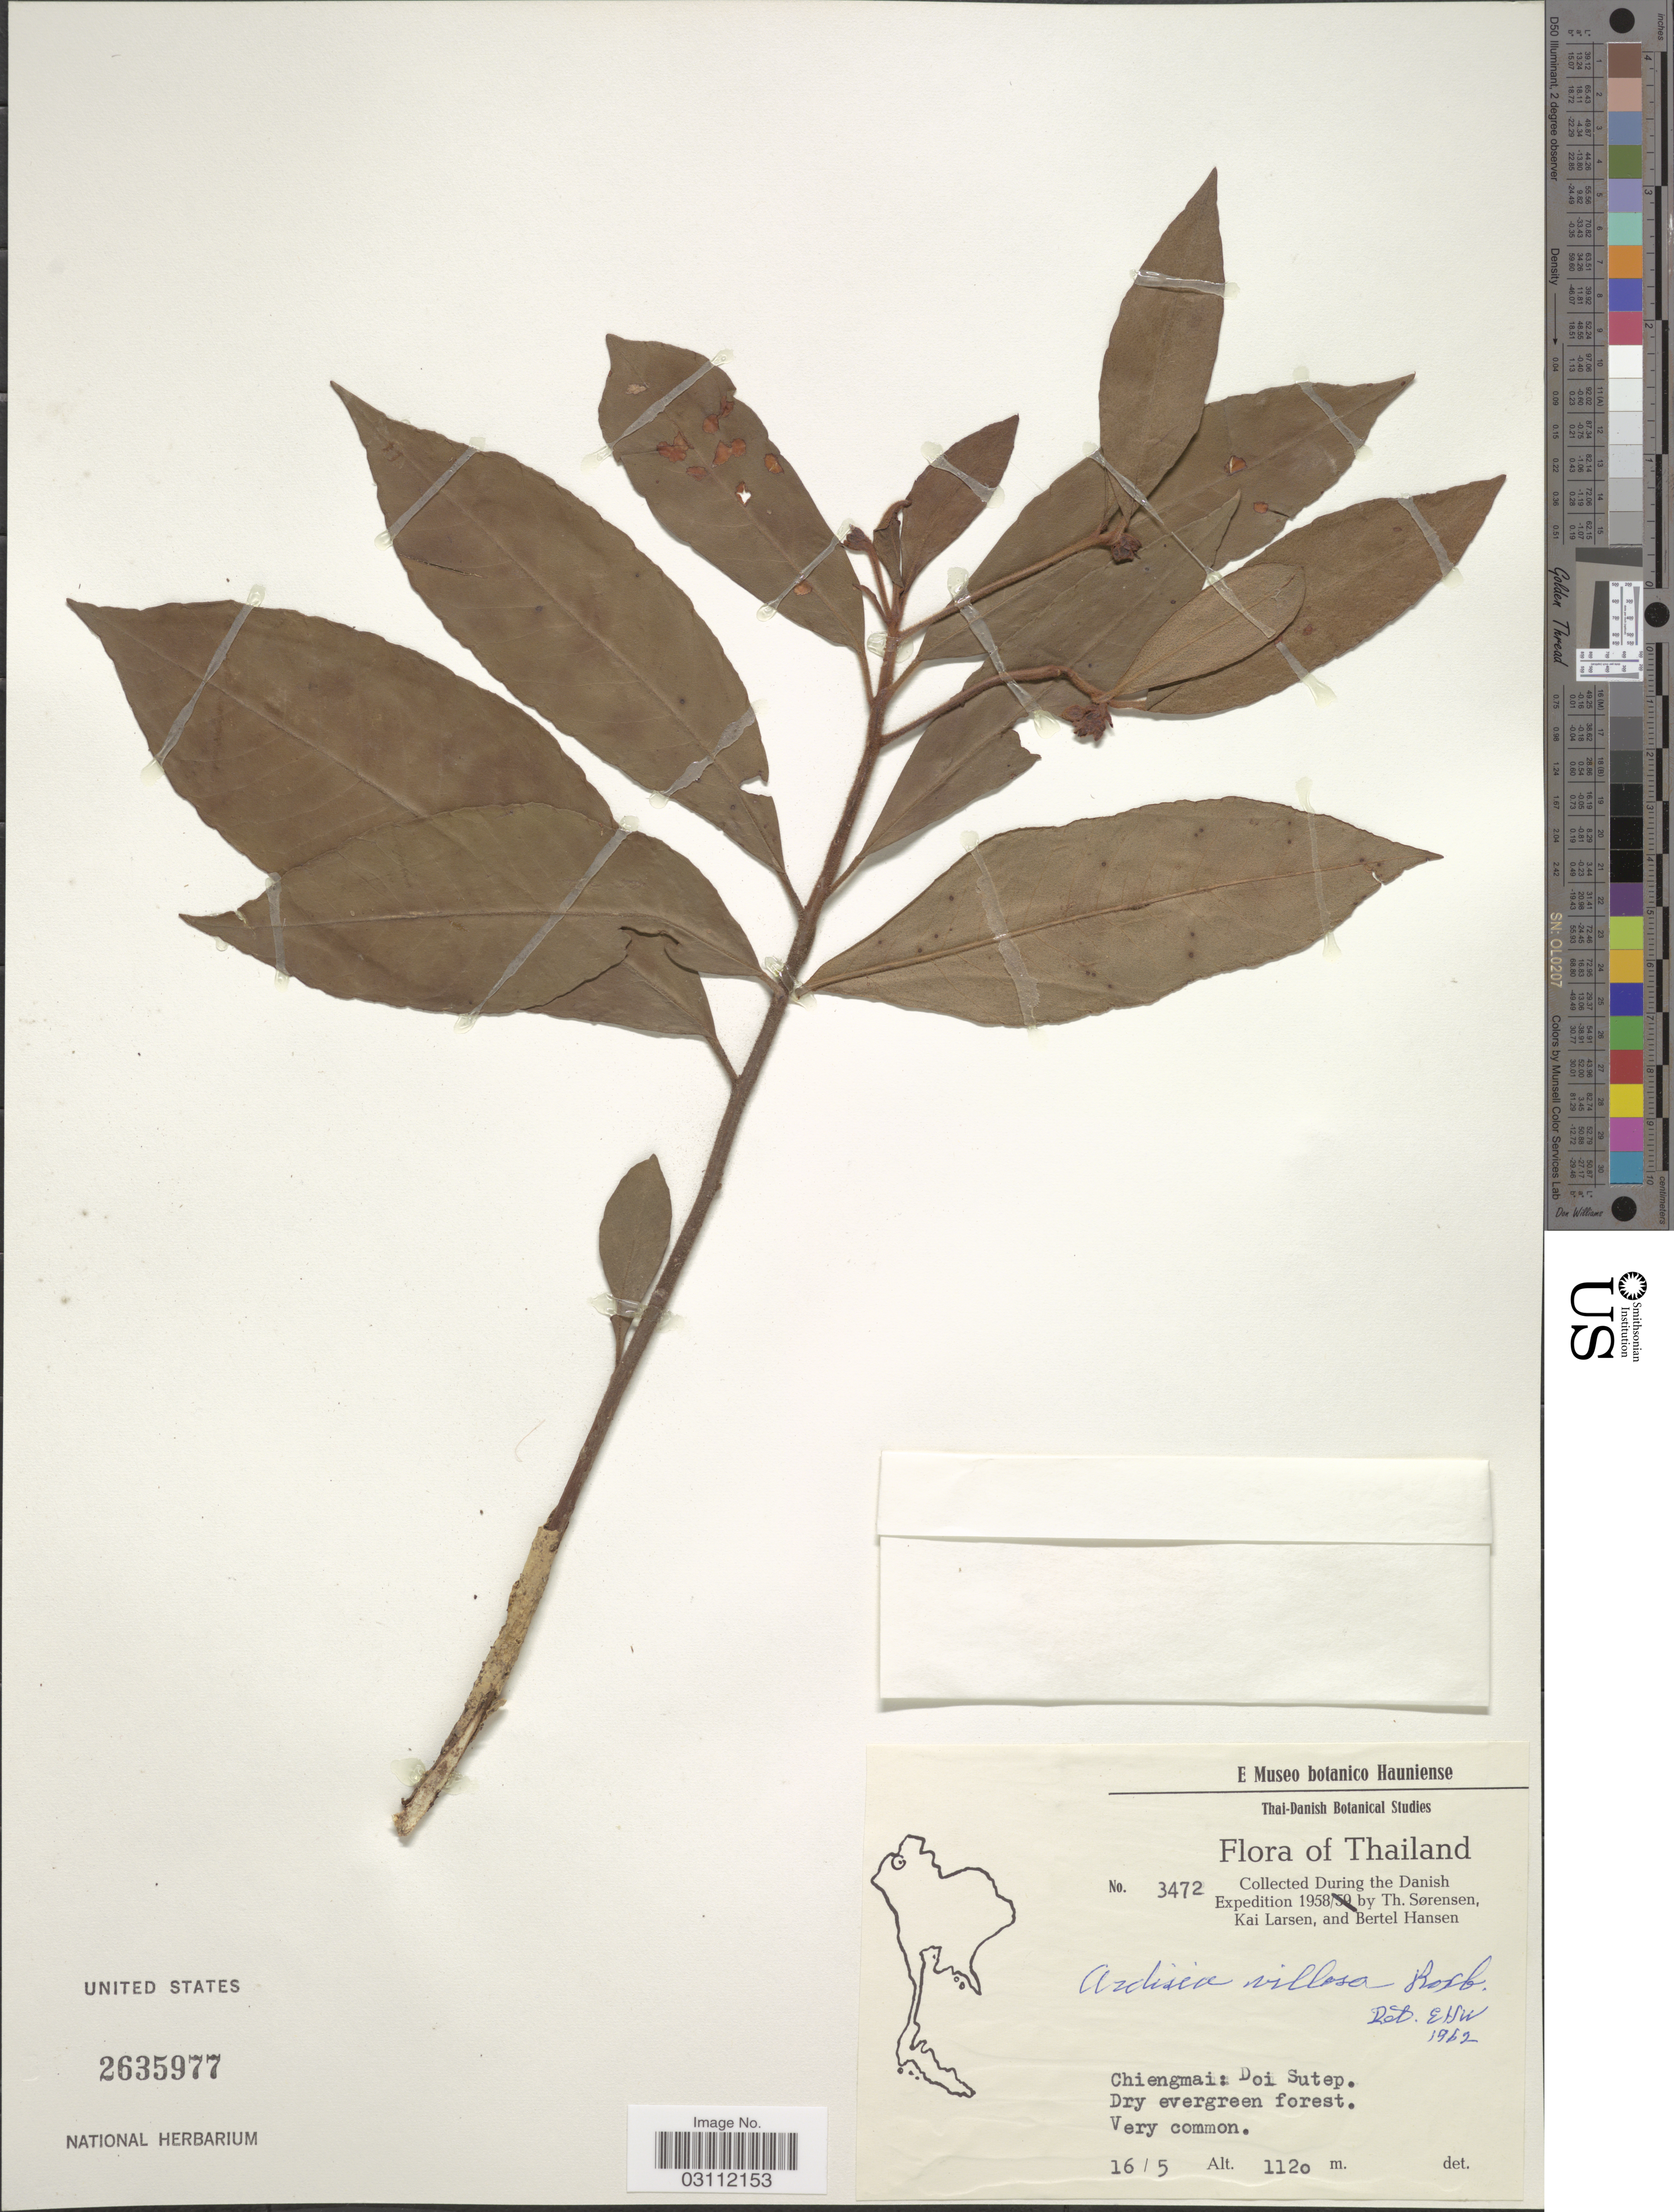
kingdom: Plantae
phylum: Tracheophyta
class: Magnoliopsida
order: Ericales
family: Primulaceae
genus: Ardisia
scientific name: Ardisia villosa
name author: Roxb.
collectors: T. Sorensen, K. Larsen & B. Hansen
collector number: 3472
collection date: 1958-05-16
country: Thailand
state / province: Chiang Mai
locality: Chiengmai: Doi Sutep.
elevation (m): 1120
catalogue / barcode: US 2635977